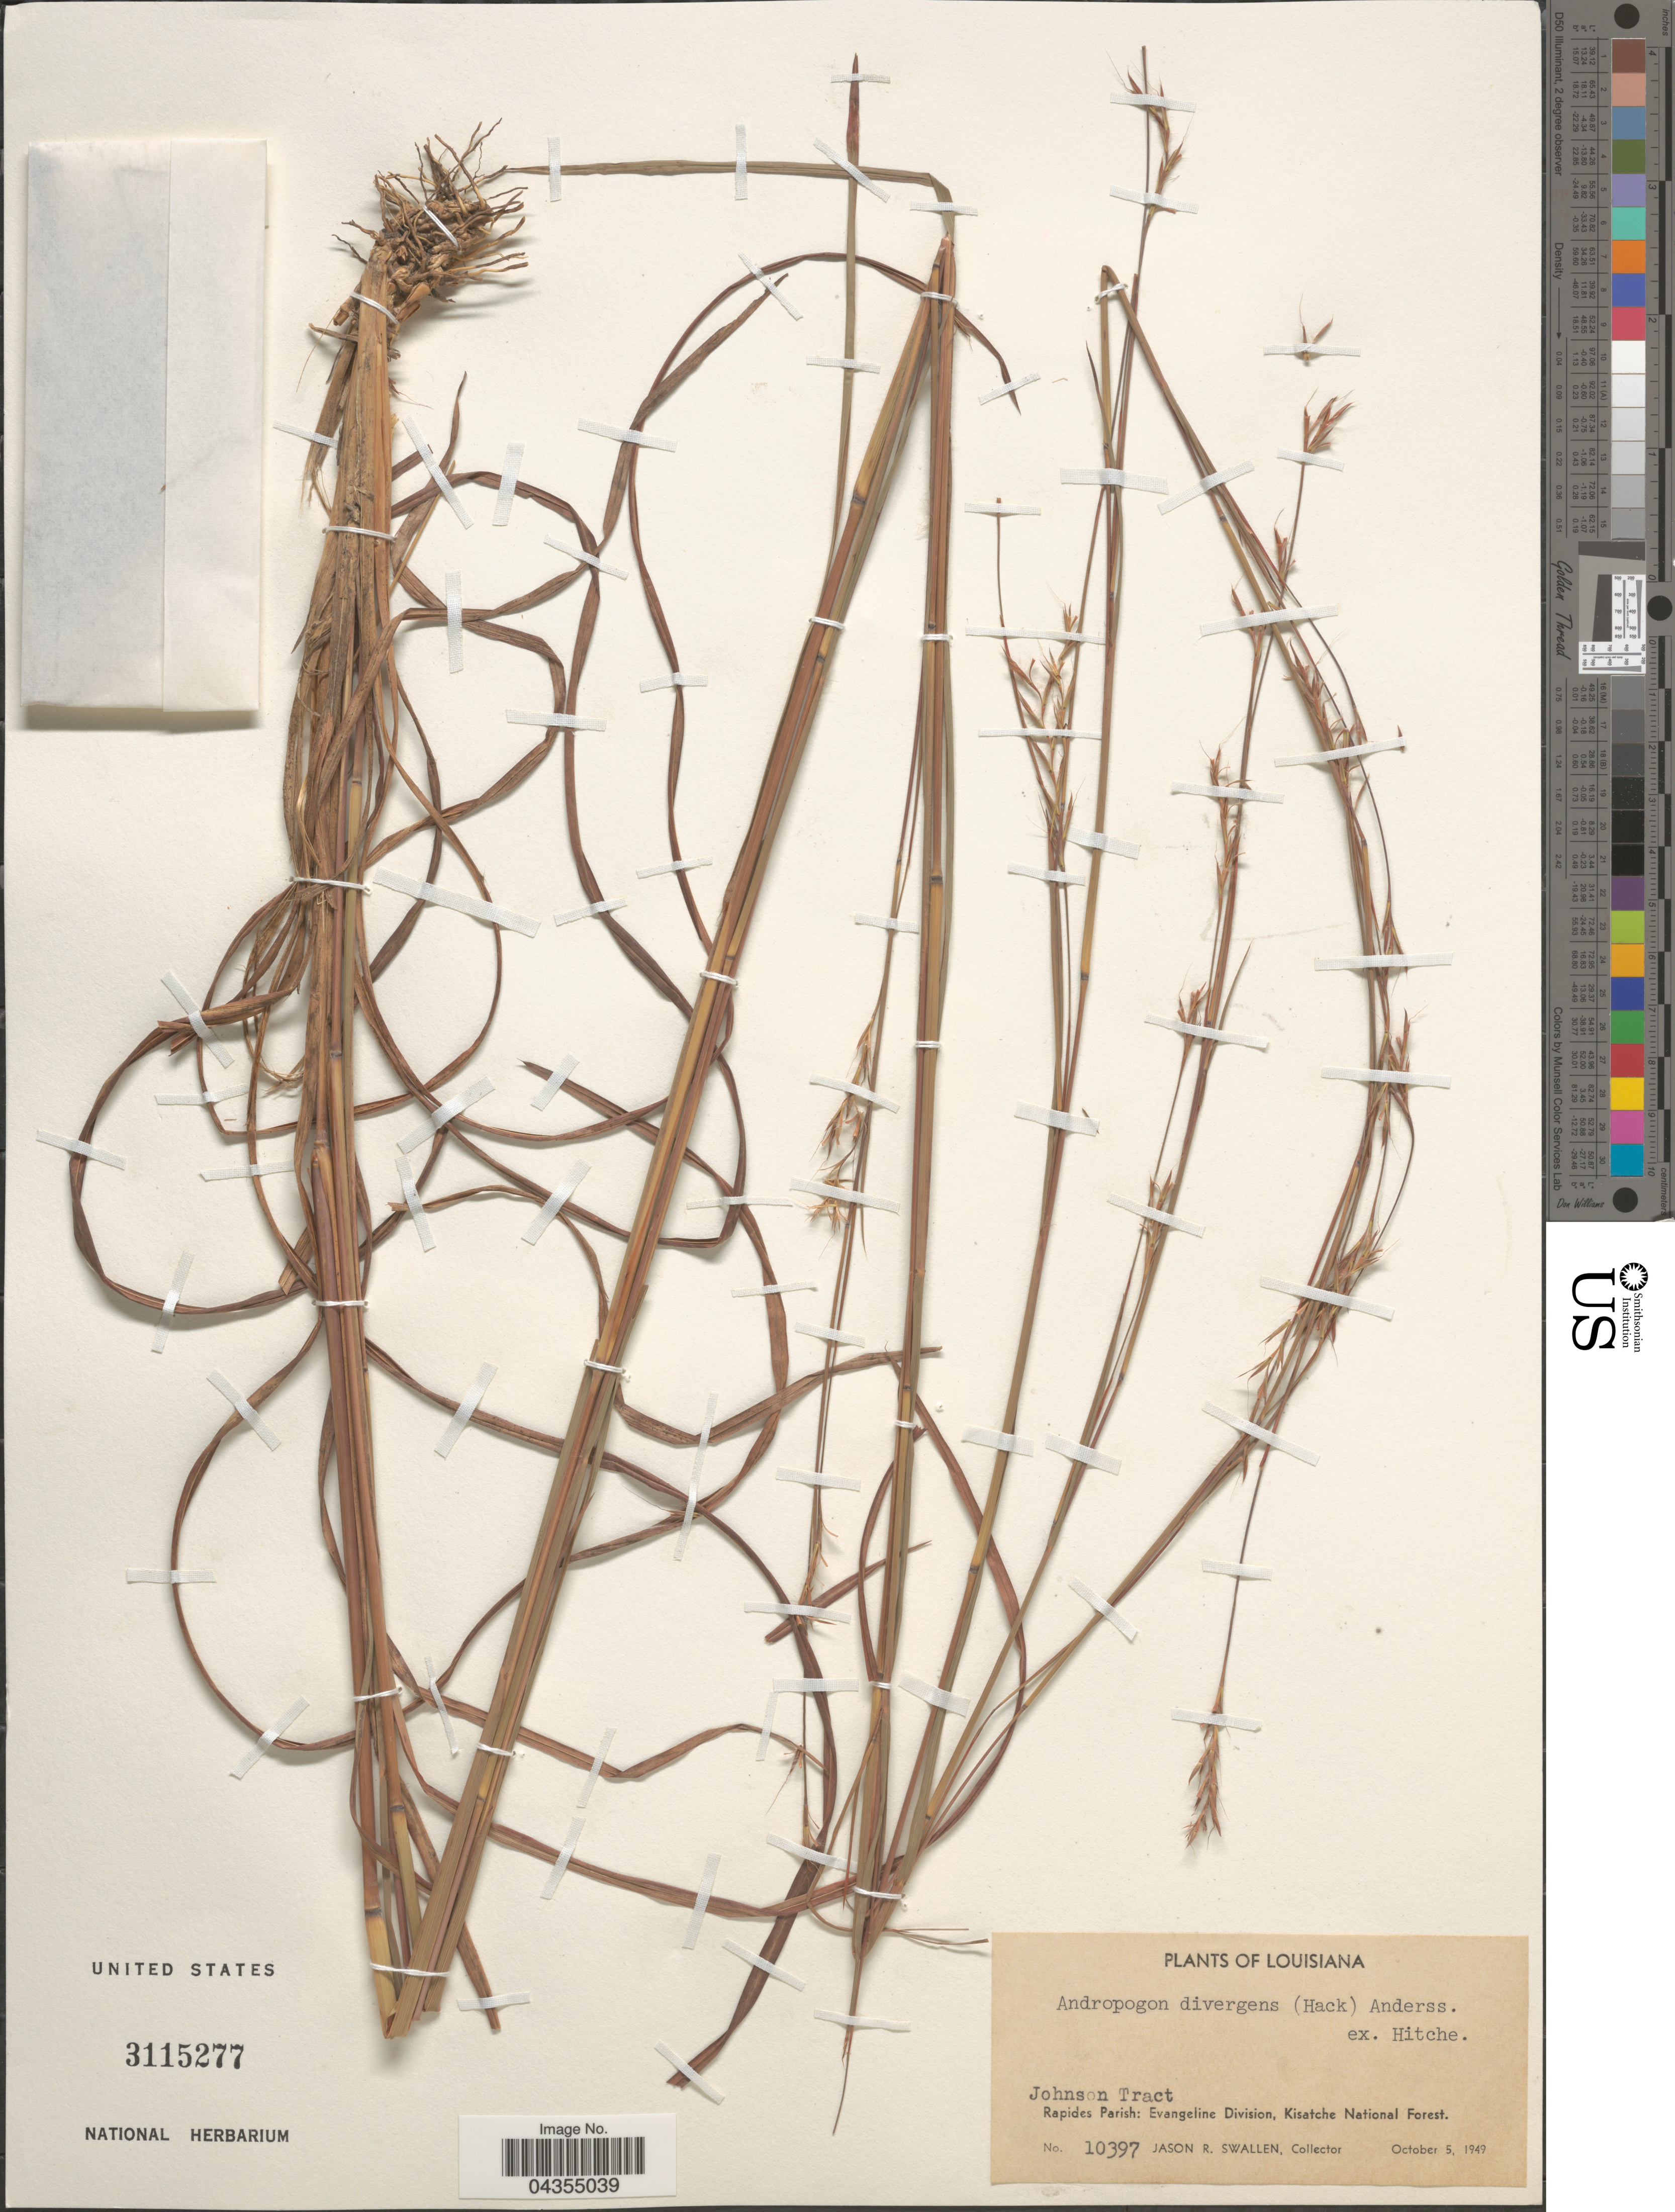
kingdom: Plantae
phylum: Tracheophyta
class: Liliopsida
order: Poales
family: Poaceae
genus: Schizachyrium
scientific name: Schizachyrium scoparium var. divergens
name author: (Hack.) Gould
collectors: J. R. Swallen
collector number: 10397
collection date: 1949-10-05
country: United States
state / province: Louisiana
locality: Johnson Tract. Rapides Parish: Evangeline Division, Kisatche National Forest.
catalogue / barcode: US 3115277